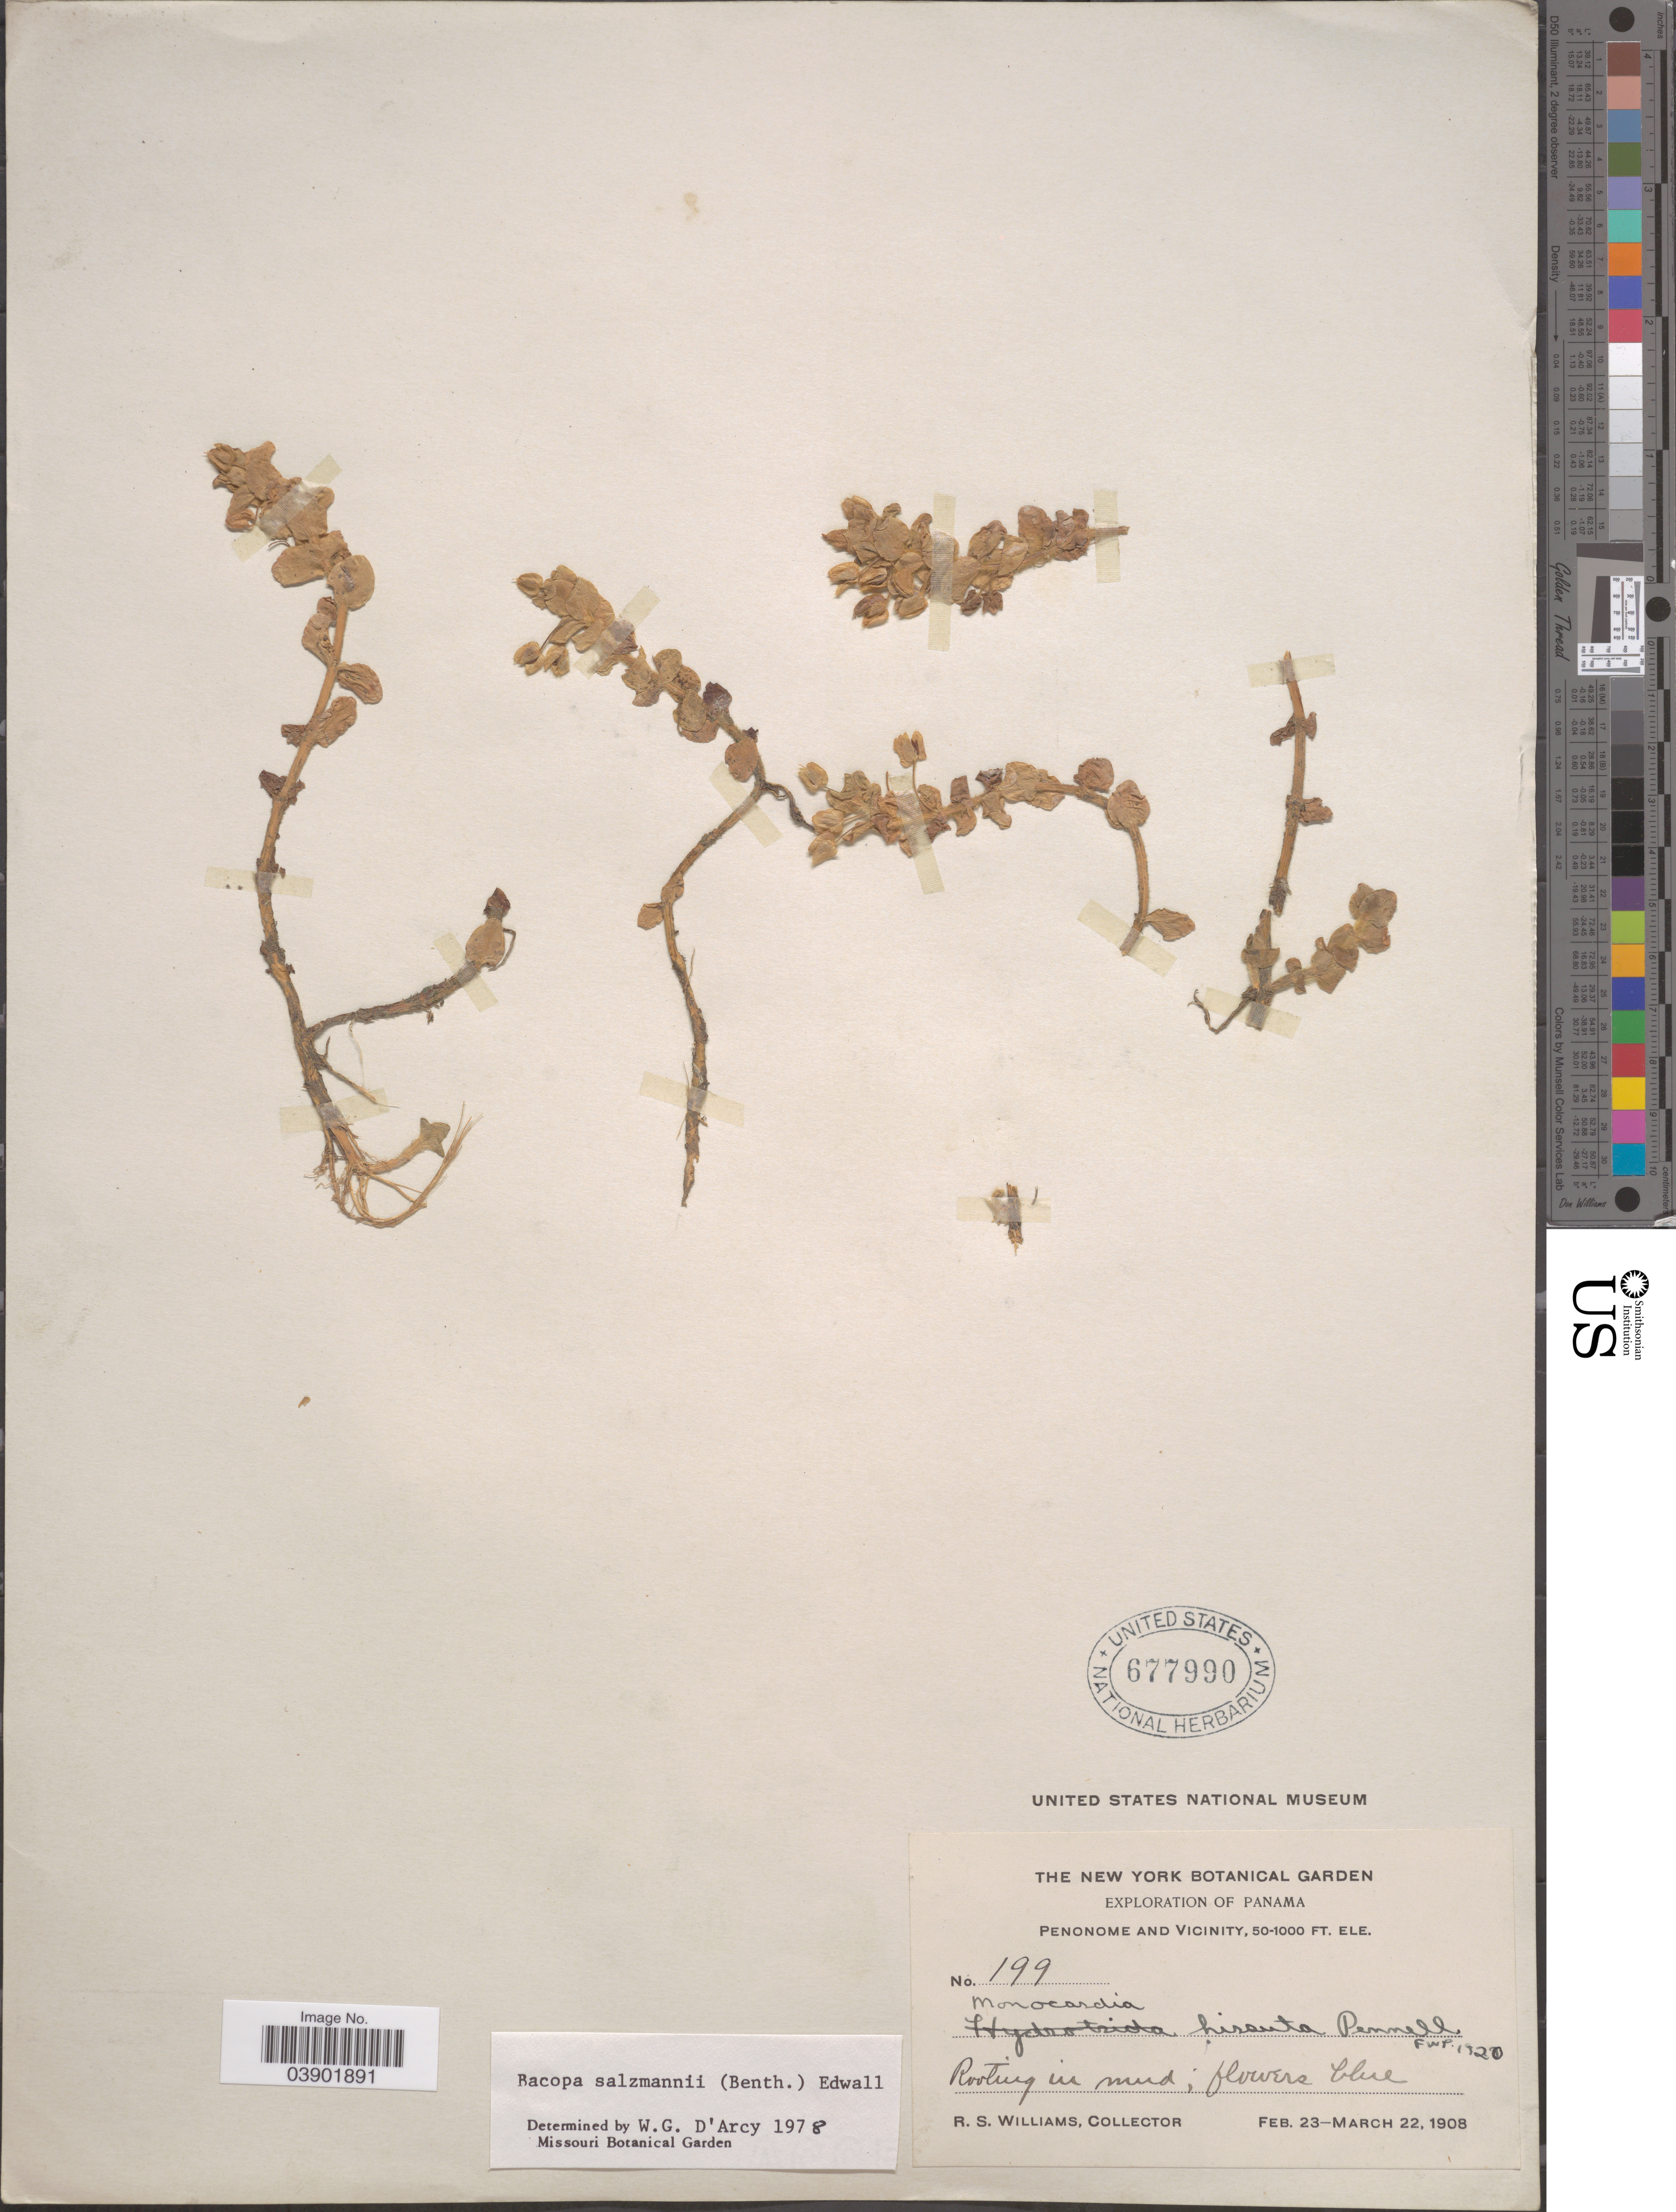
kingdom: Plantae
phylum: Tracheophyta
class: Magnoliopsida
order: Lamiales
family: Plantaginaceae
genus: Bacopa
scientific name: Bacopa salzmannii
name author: (Benth.) Wettst. ex Edwall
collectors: R. S. Williams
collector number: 199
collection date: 1908-02-23/1908-03-22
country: Panama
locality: Penonome and Vicinity.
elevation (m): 15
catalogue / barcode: US 677990